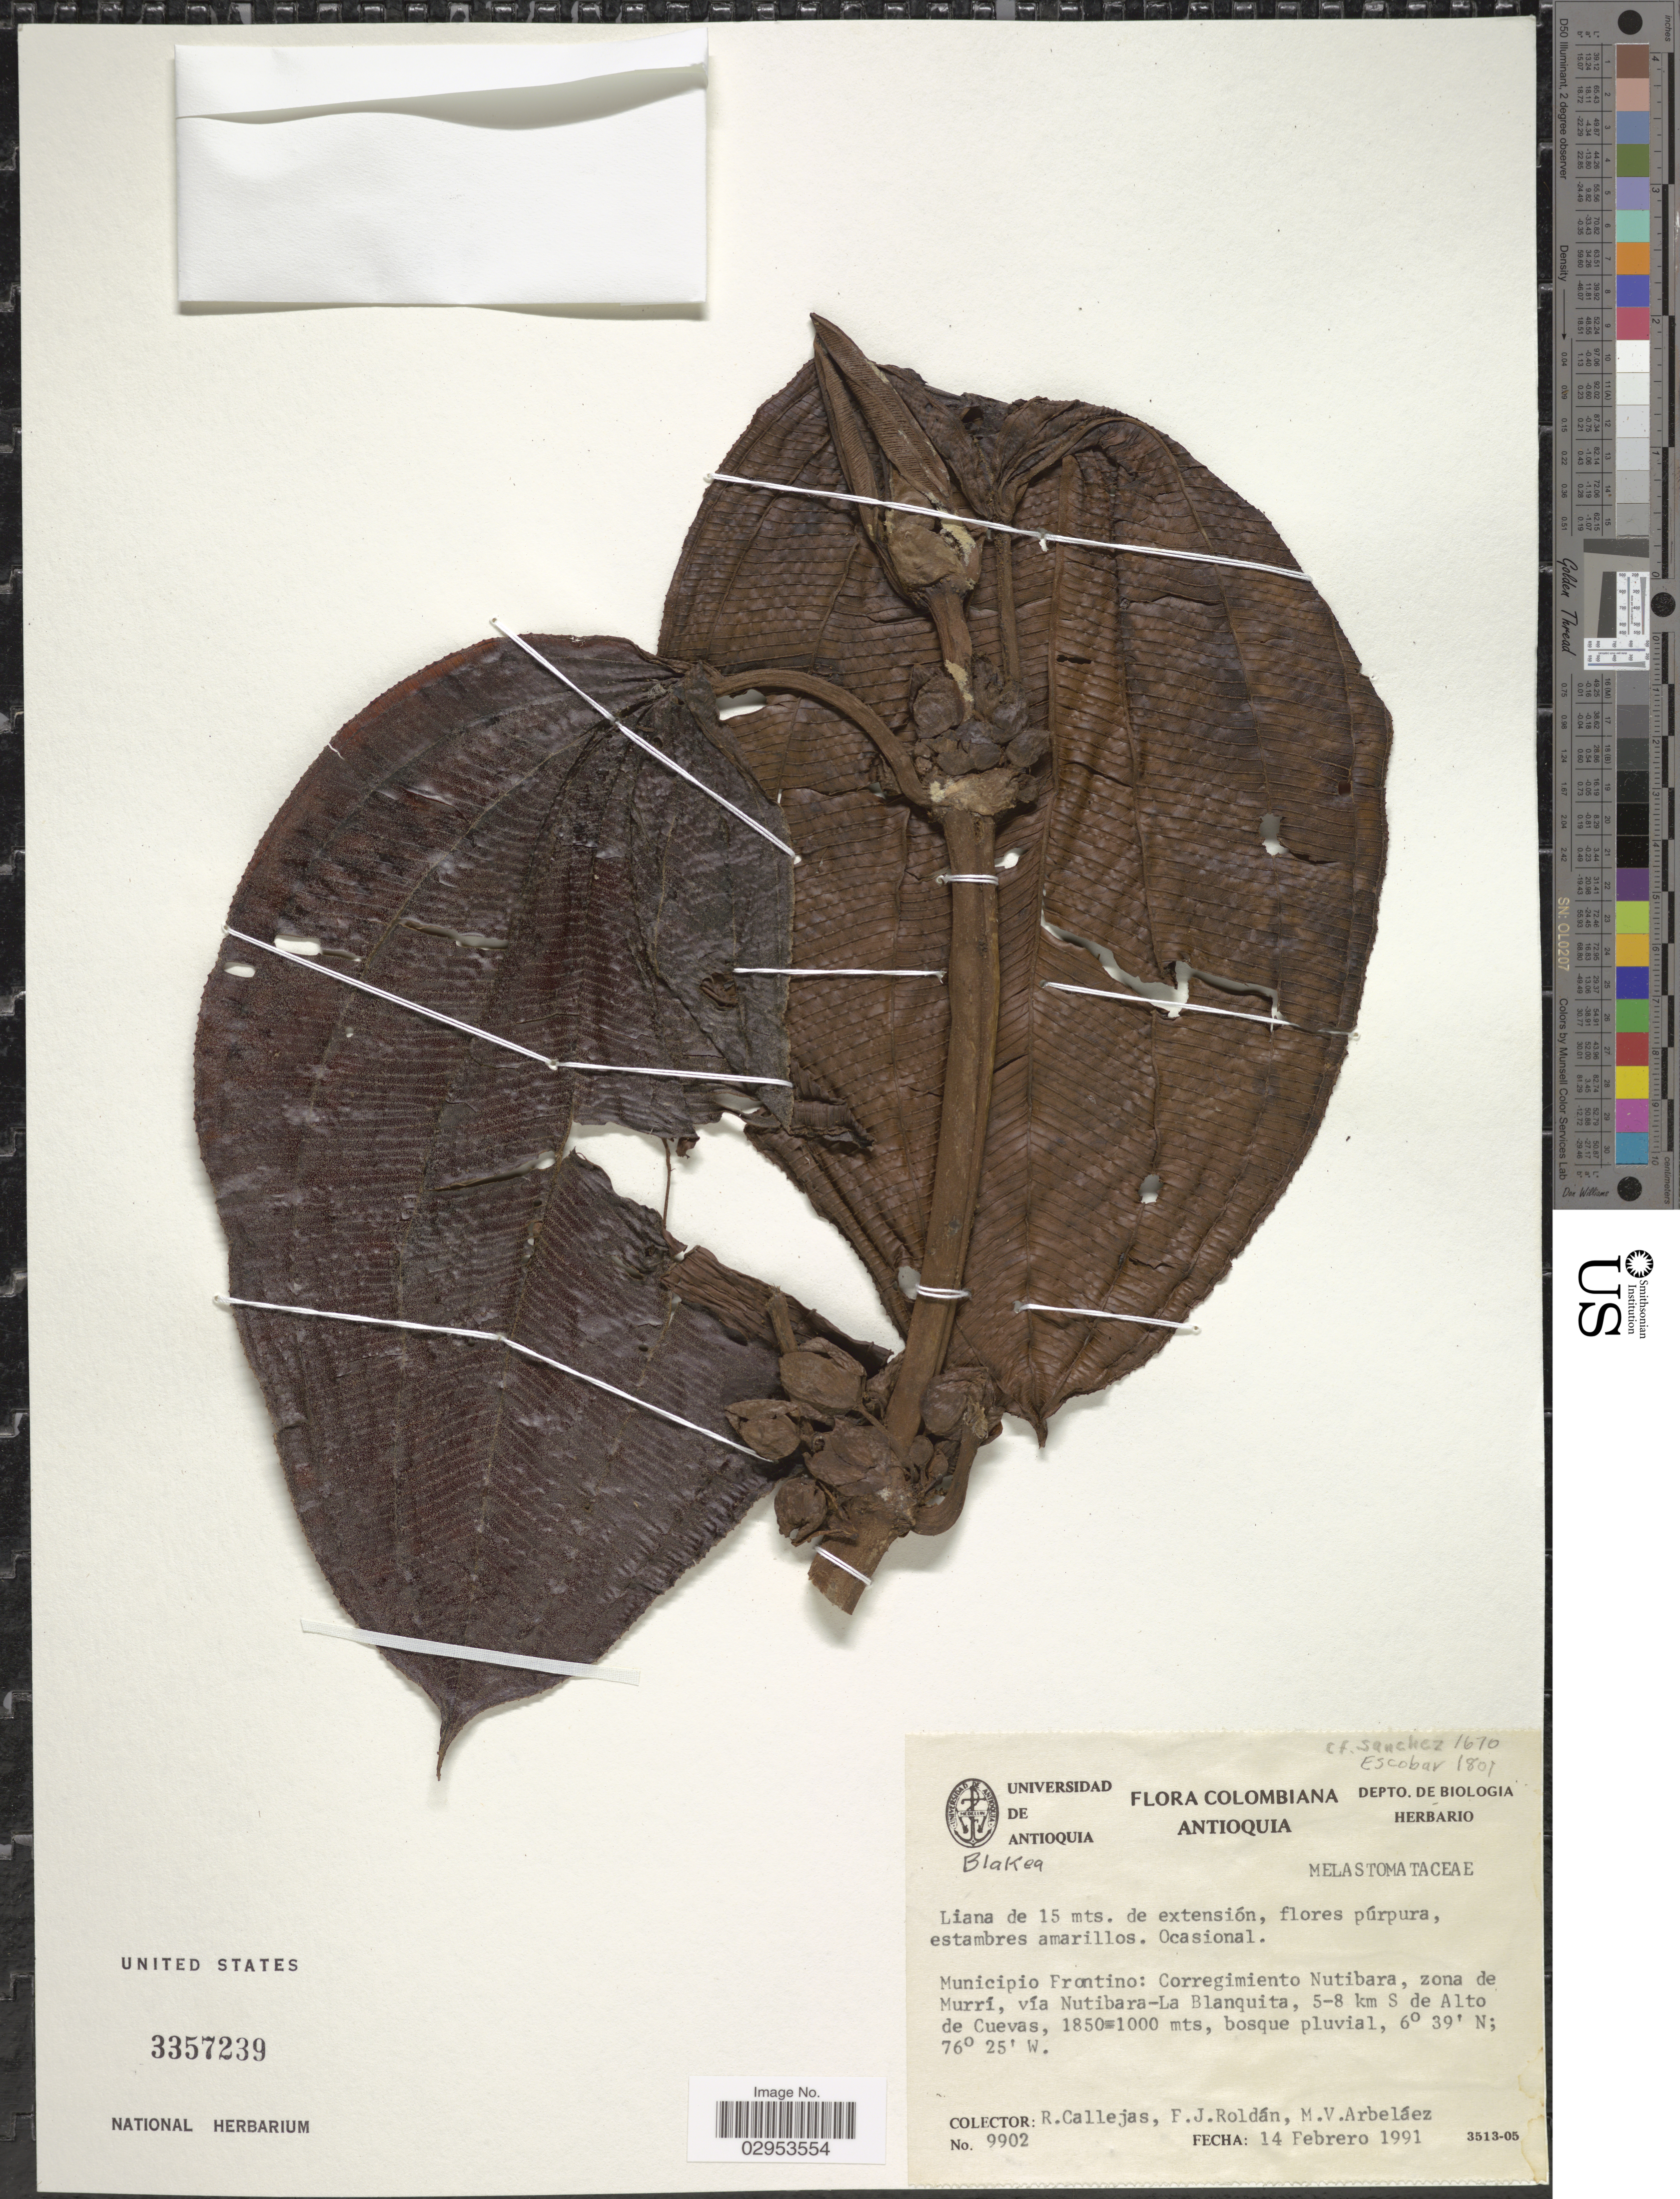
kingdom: Plantae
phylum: Tracheophyta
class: Magnoliopsida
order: Myrtales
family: Melastomataceae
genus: Blakea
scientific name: Blakea sp.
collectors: R. Callejas, F. J. Roldán & M. Arbelaez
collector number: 9902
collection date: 1991-02-14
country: Colombia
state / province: Antioquia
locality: Municipio Frontino: Corregimiento Nutibara, zona de Murrí, vía Nutibara-La Blanquita, 5-8 km S de Alto de Cuevas.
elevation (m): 1000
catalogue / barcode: US 3357239